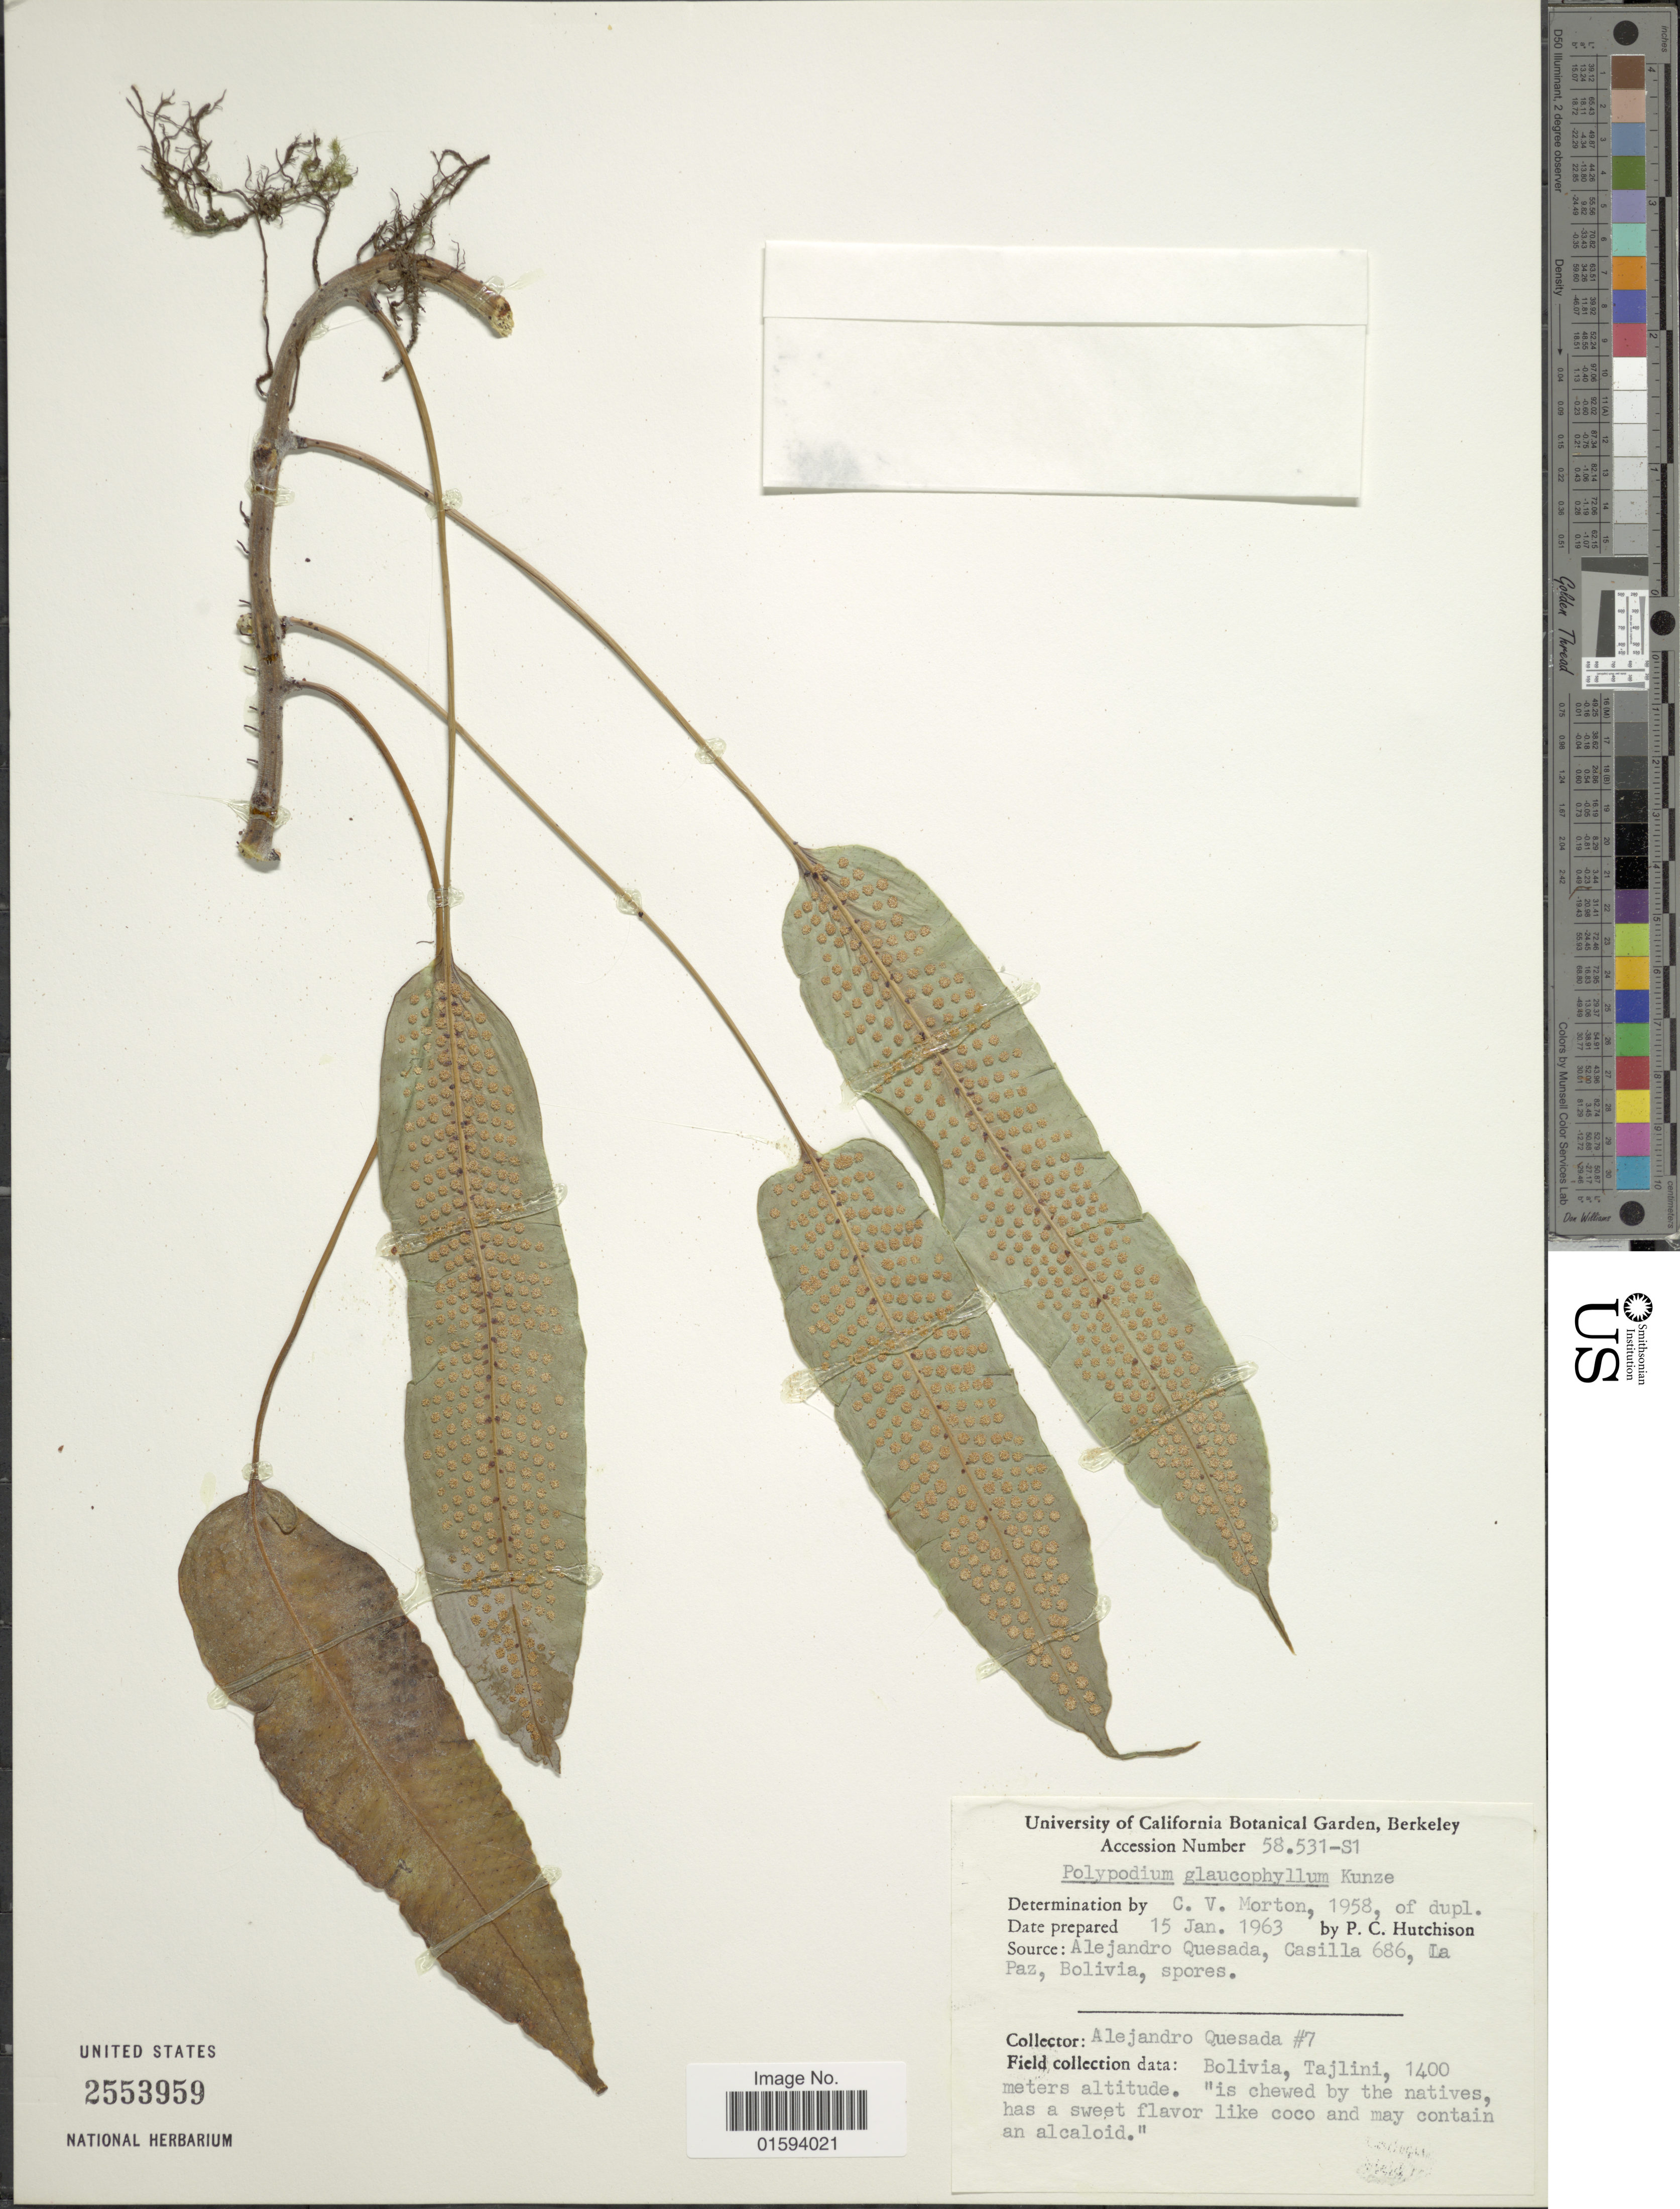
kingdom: Plantae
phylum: Tracheophyta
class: Polypodiopsida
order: Polypodiales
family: Polypodiaceae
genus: Polypodium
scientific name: Polypodium glaucophyllum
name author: Kunze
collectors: P. C. Hutchison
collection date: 1963-01-15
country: United States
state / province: California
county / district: Alameda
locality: University of California Botanical Garden, Berkeley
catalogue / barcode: US 2553959